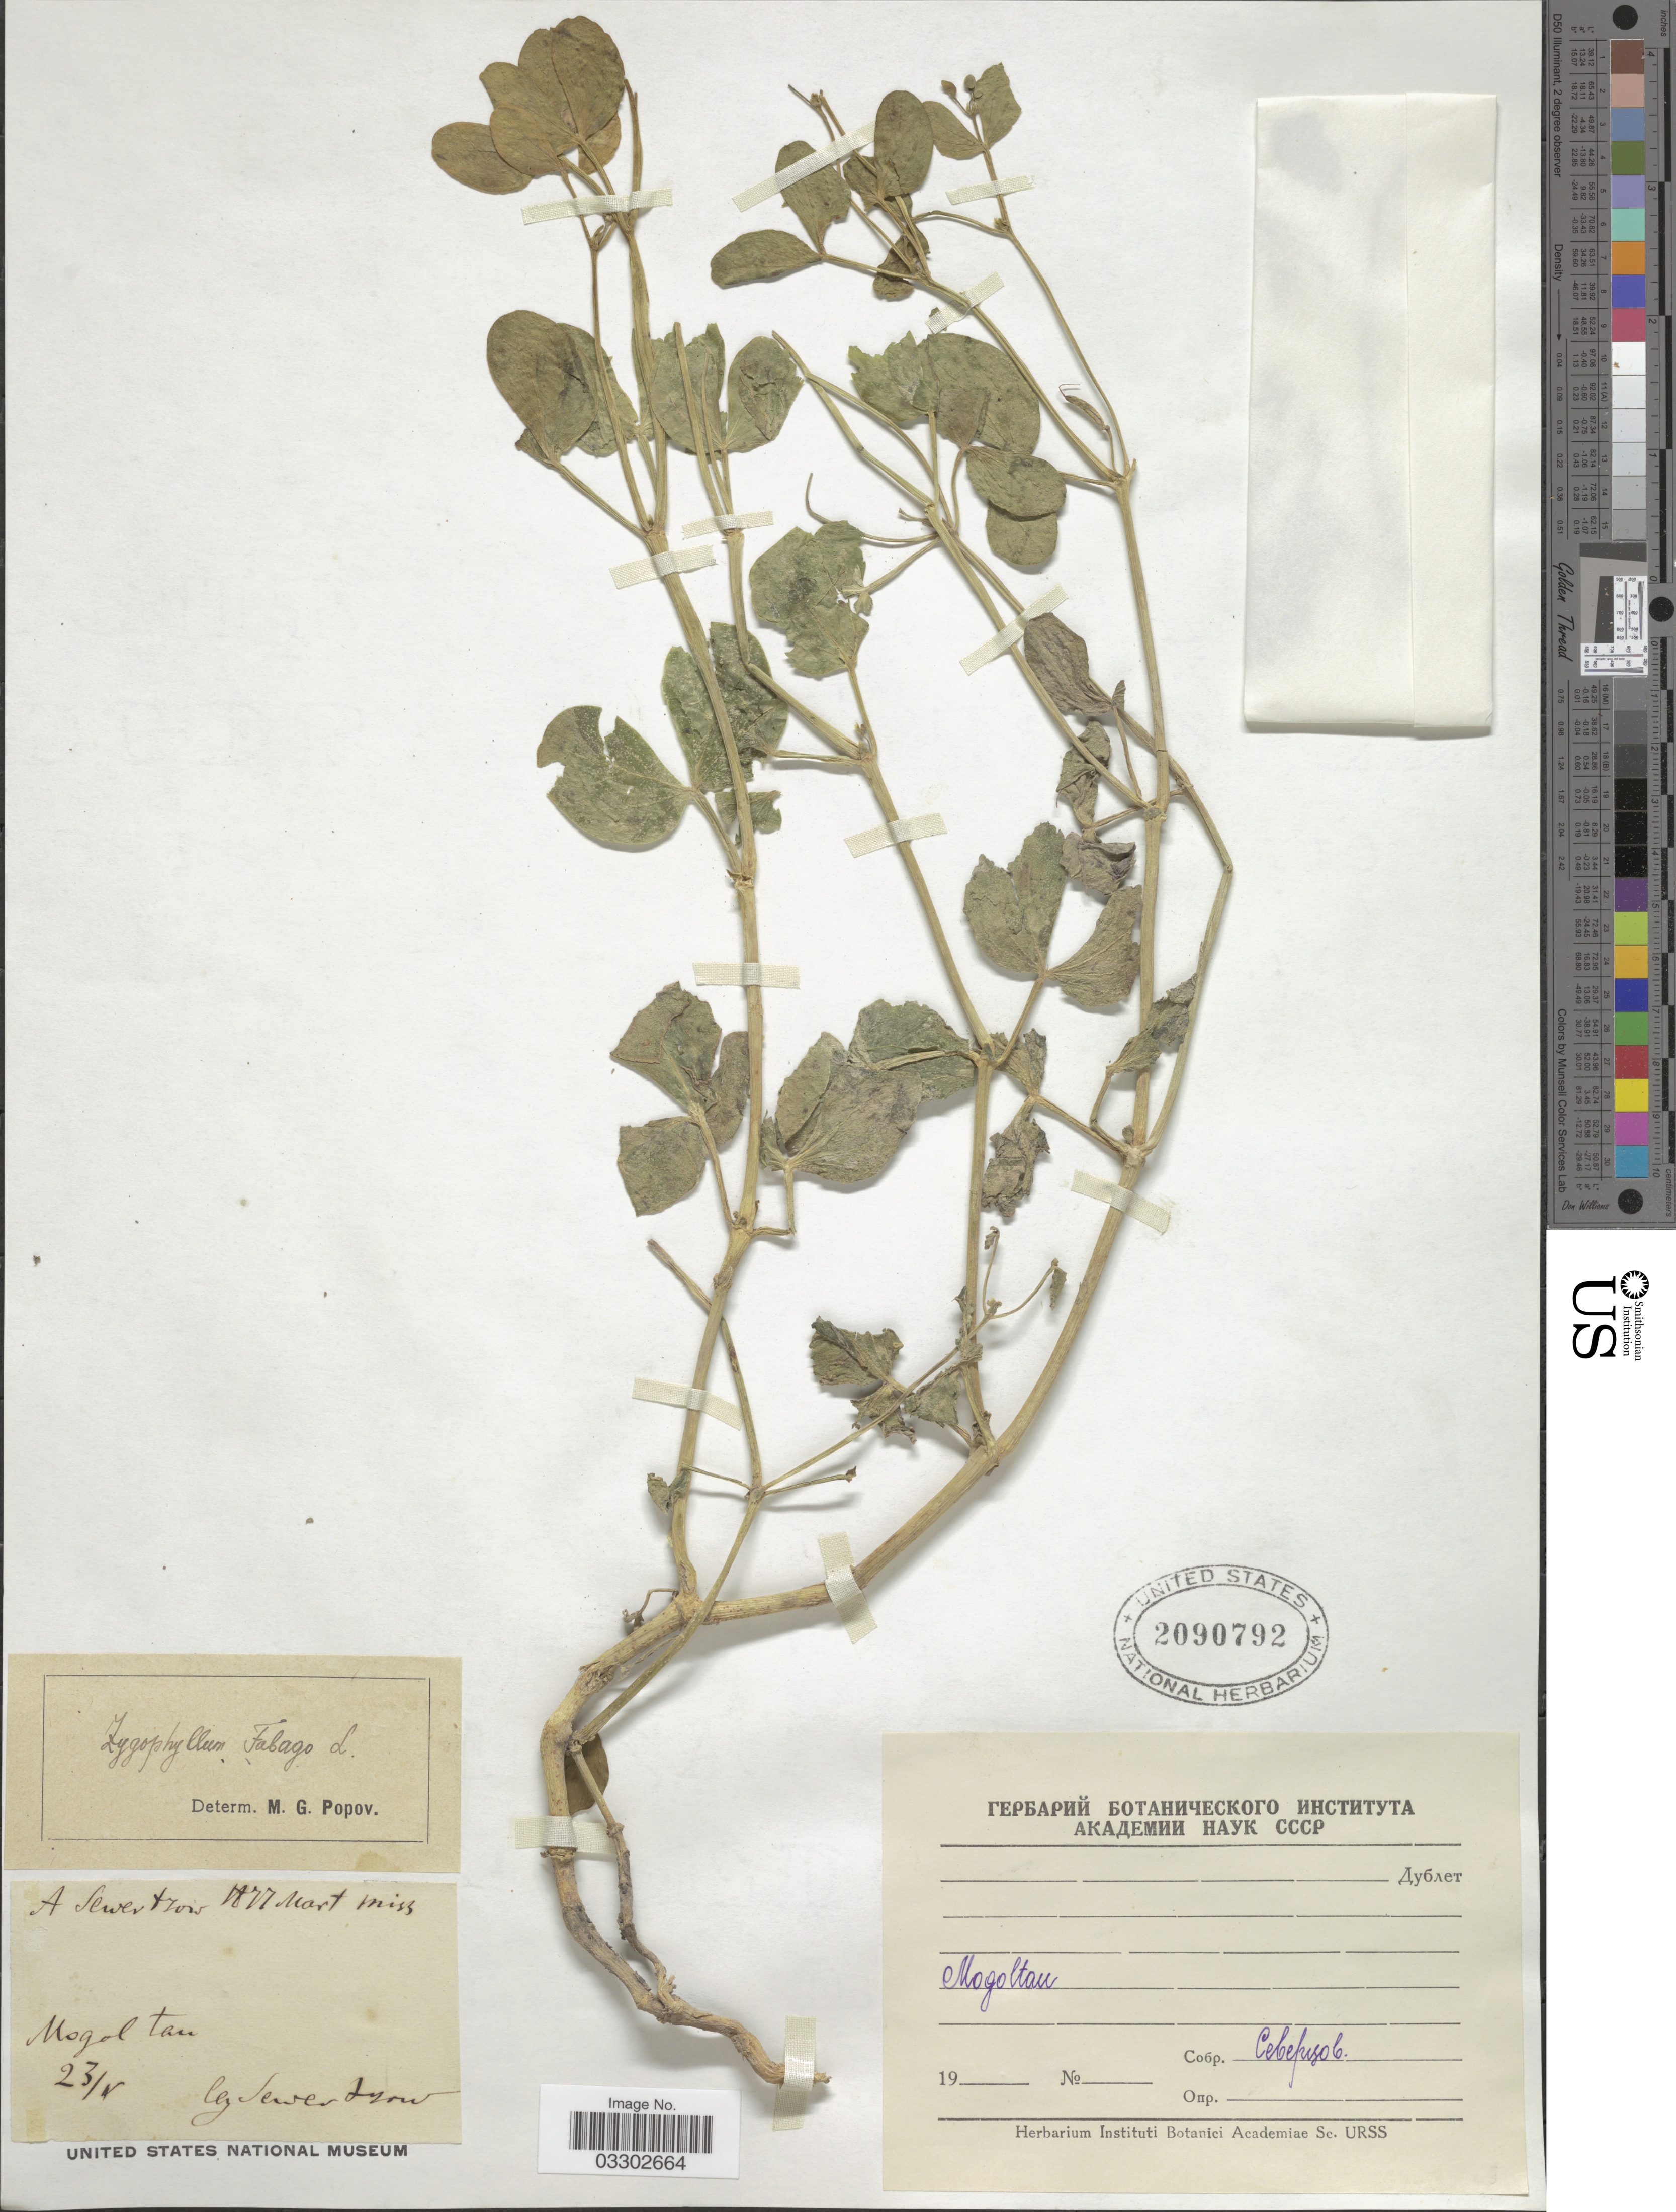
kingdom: Plantae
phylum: Tracheophyta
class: Magnoliopsida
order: Zygophyllales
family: Zygophyllaceae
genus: Zygophyllum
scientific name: Zygophyllum fabago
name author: L.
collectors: P. P. Semenov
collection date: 1877-05-23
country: Tajikistan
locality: Martimes, Mogolta.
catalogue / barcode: US 2090792